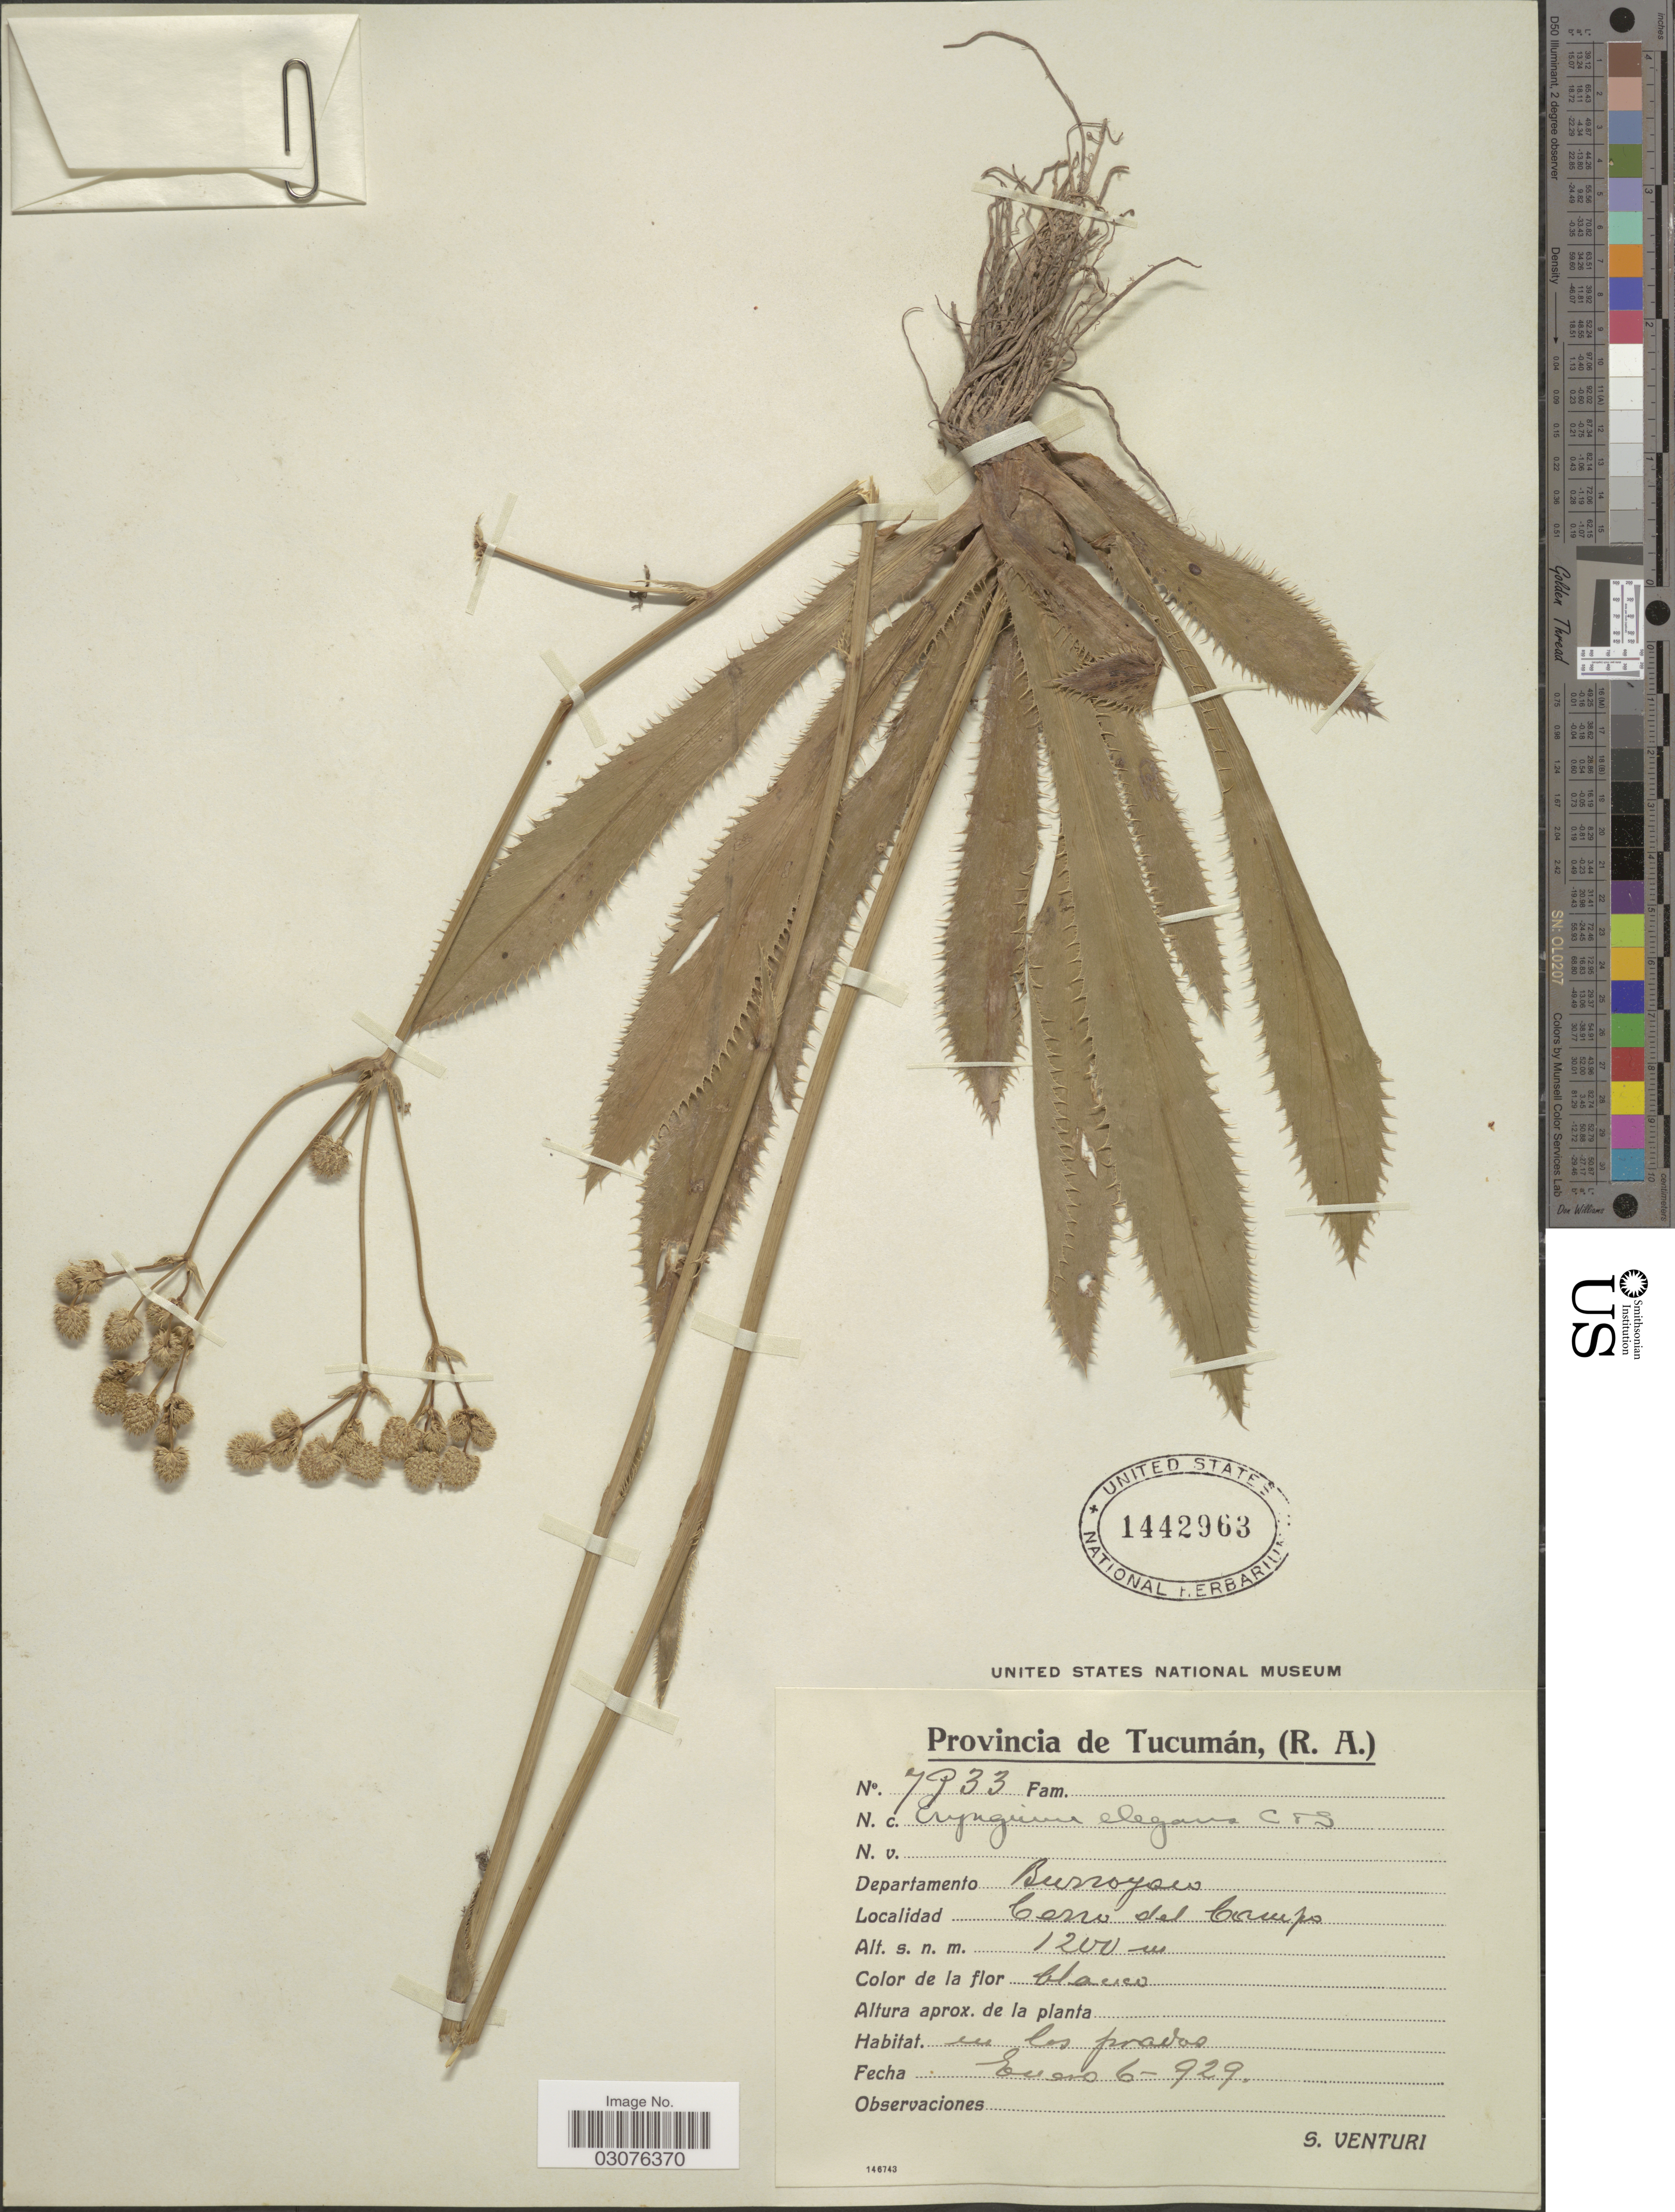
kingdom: Plantae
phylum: Tracheophyta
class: Magnoliopsida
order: Apiales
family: Apiaceae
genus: Eryngium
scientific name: Eryngium elegans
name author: Cham. ex Schltdl.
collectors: S. Venturi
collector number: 7933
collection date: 1929-01-06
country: Argentina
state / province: Tucuman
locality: Departamento Burroyaco. Cerro del Campo.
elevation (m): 1200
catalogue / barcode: US 1442963